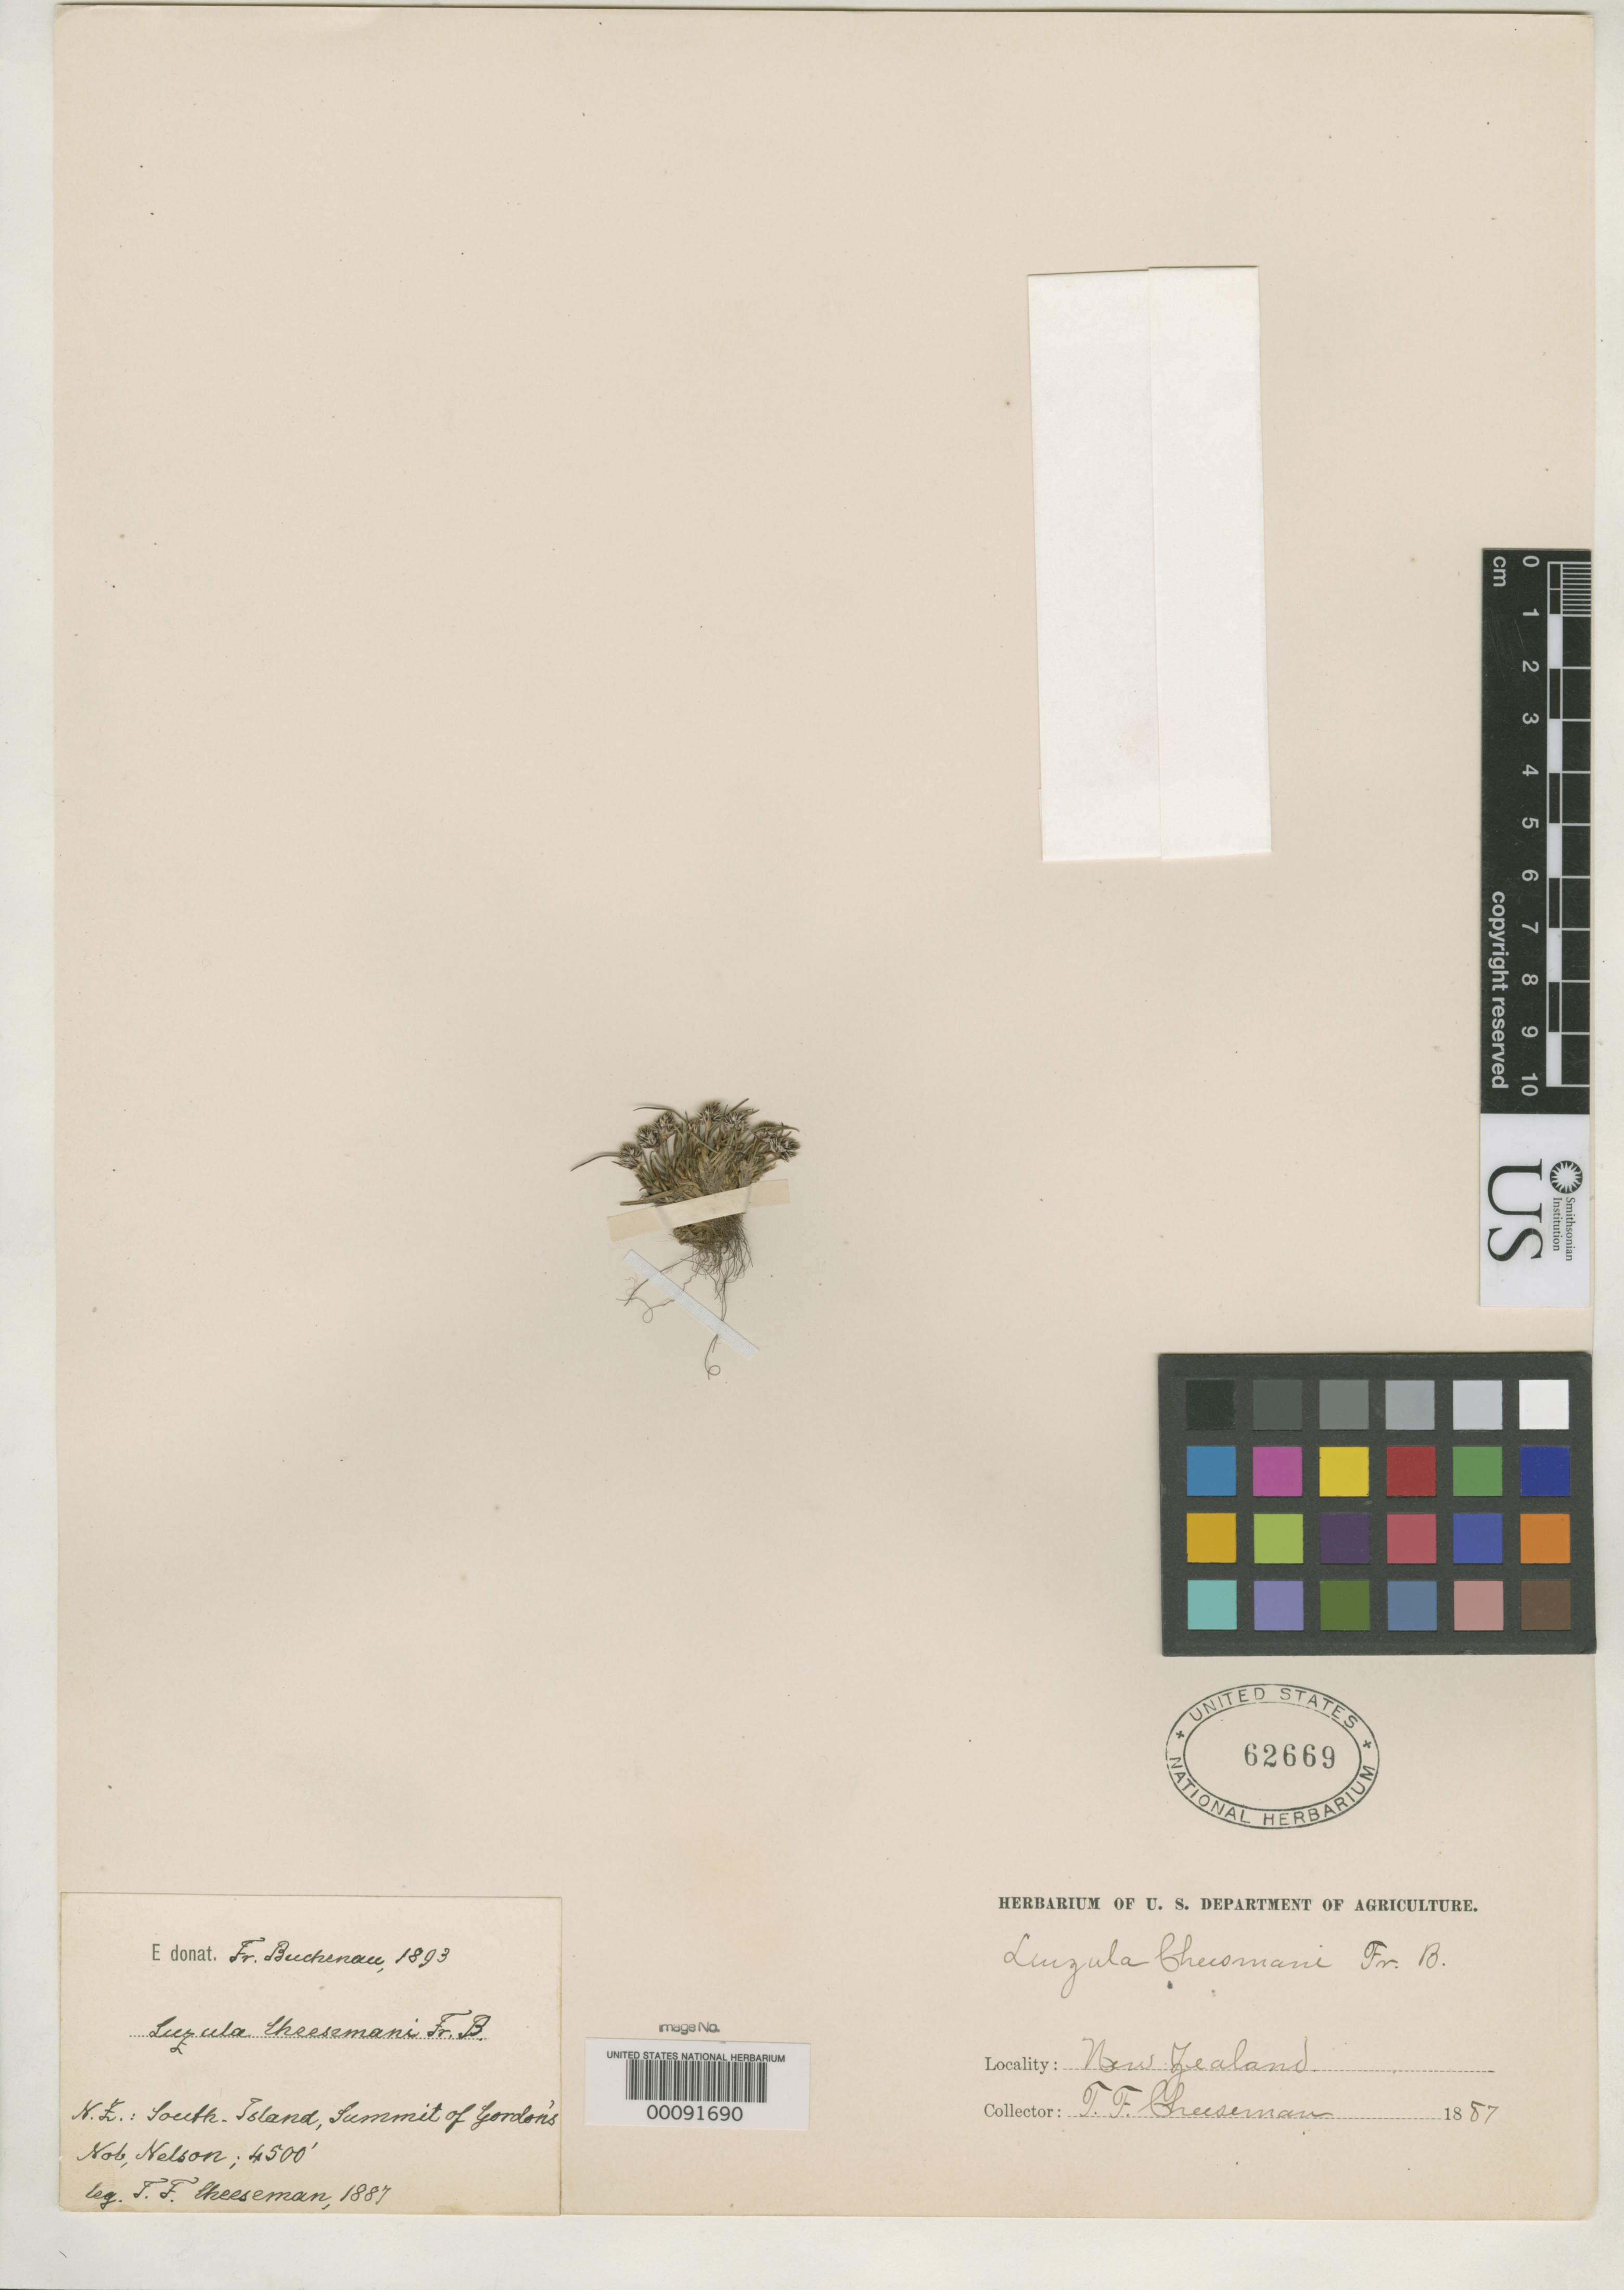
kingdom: Plantae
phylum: Tracheophyta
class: Liliopsida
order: Poales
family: Juncaceae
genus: Luzula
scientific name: Luzula cheesemani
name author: Buchenau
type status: Type Collection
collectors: T. F. Cheeseman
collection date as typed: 1887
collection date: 1887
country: New Zealand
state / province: Nelson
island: South Island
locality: Summit of Gordon's Nob.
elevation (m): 1920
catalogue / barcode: US 62669